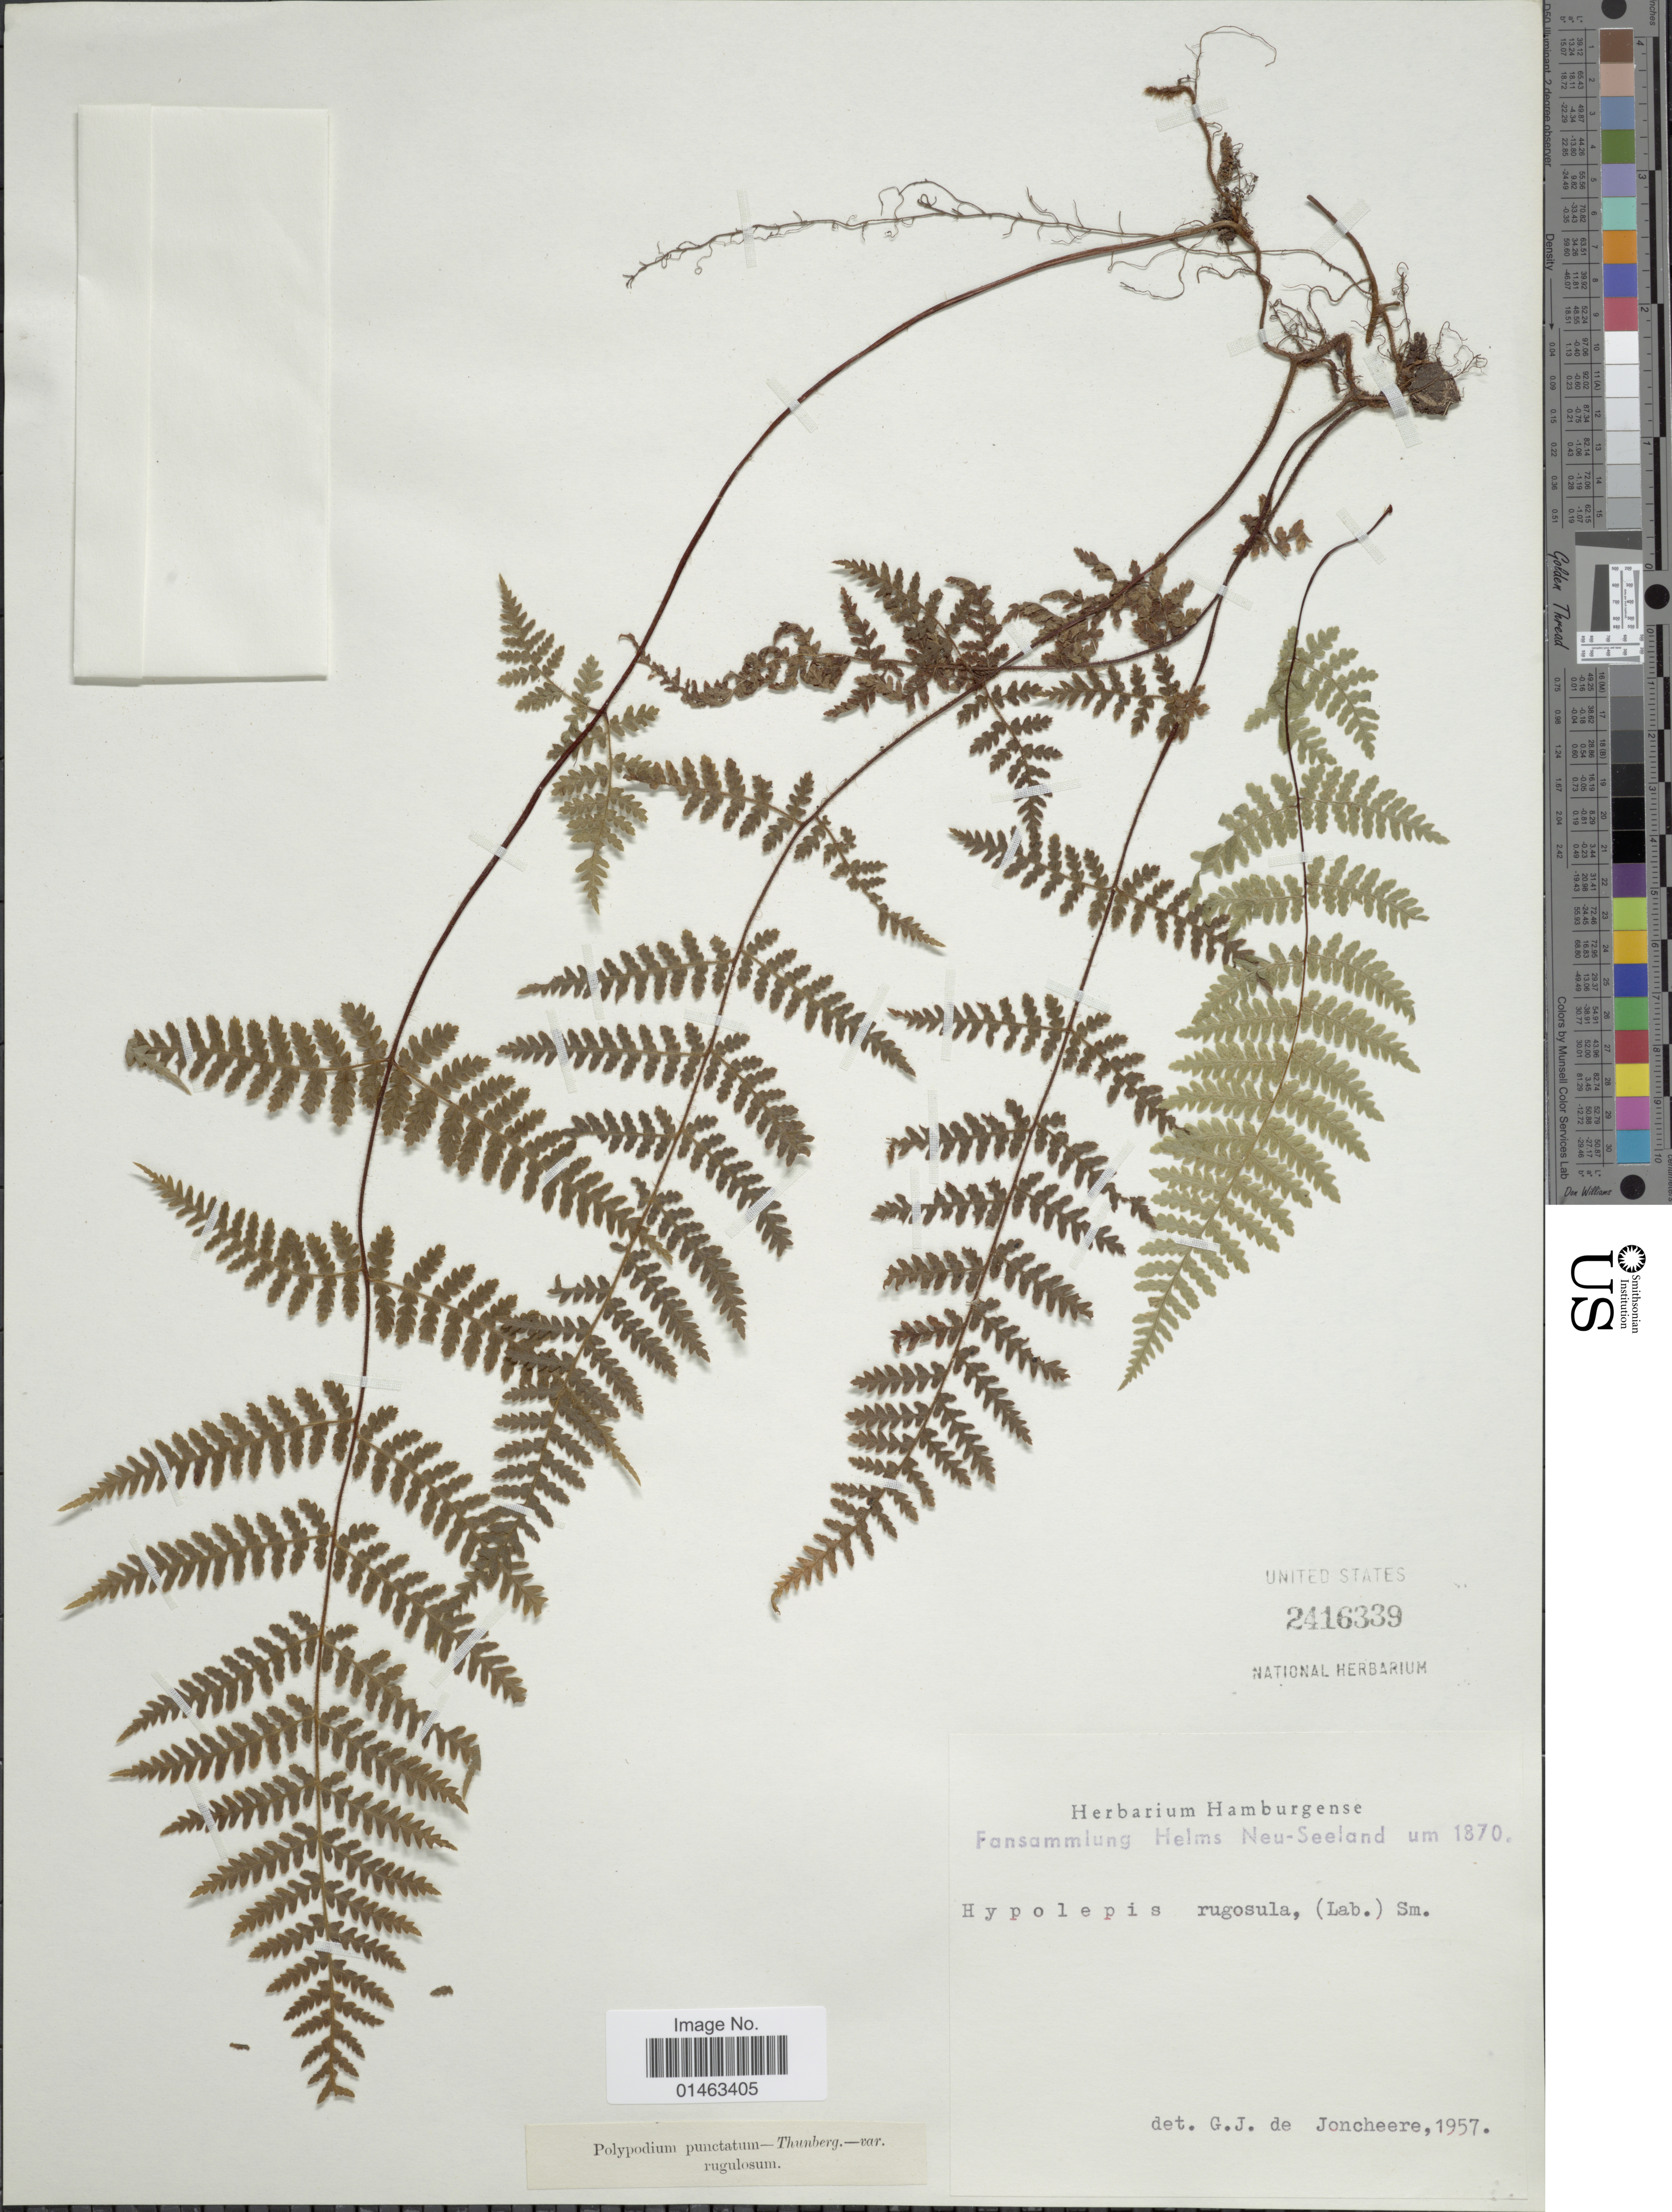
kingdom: Plantae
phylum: Tracheophyta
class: Polypodiopsida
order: Polypodiales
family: Dennstaedtiaceae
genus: Hypolepis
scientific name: Hypolepis ambigua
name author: (A.J. Richards) Brownsey & Chinnock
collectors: Helms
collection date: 1870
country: New Zealand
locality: Fansammlung helms Neu-Seeland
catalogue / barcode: US 2416339